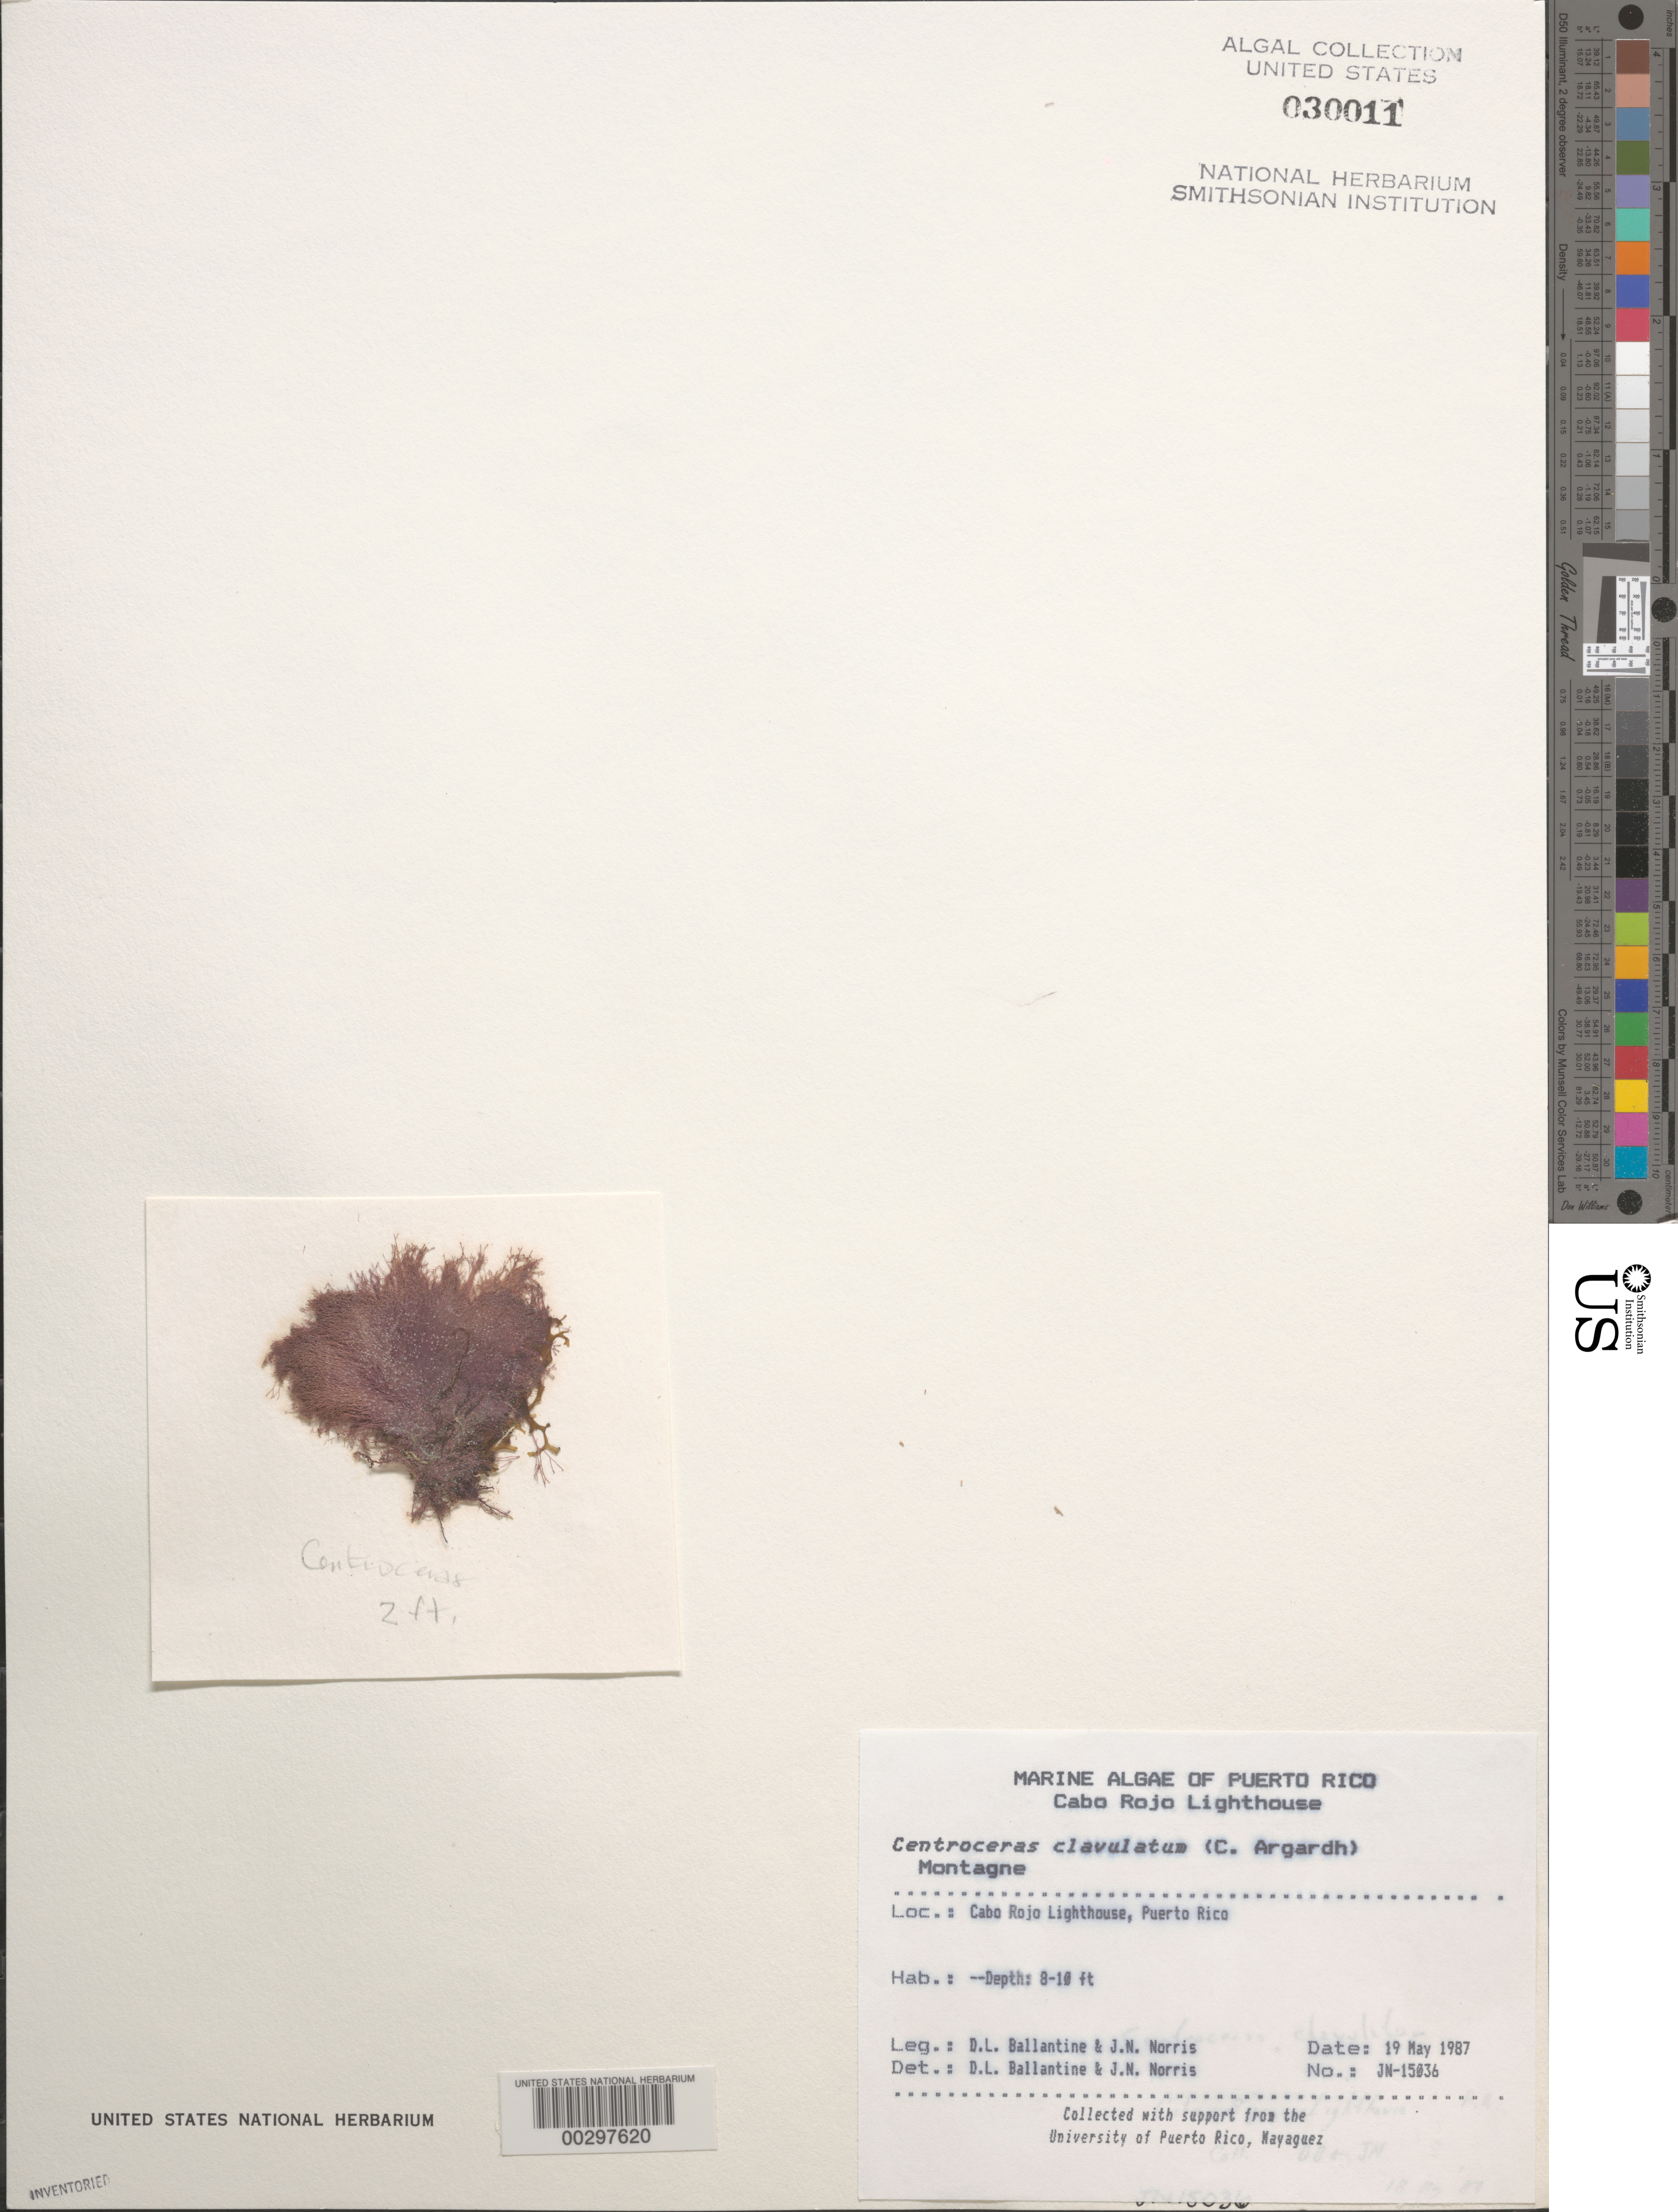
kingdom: Plantae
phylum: Rhodophyta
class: Florideophyceae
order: Ceramiales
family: Ceramiaceae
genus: Centroceras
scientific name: Centroceras clavulatum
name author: (C. Agardh) Mont.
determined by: Ballantine, D. L.; Norris, J. N.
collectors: D.L. Ballantine & J. N. Norris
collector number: JN-15036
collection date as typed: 19 May 1987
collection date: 1987-05-19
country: Puerto Rico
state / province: Cabo Rojo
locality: Cabo Rojo Lighthouse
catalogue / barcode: US 30011